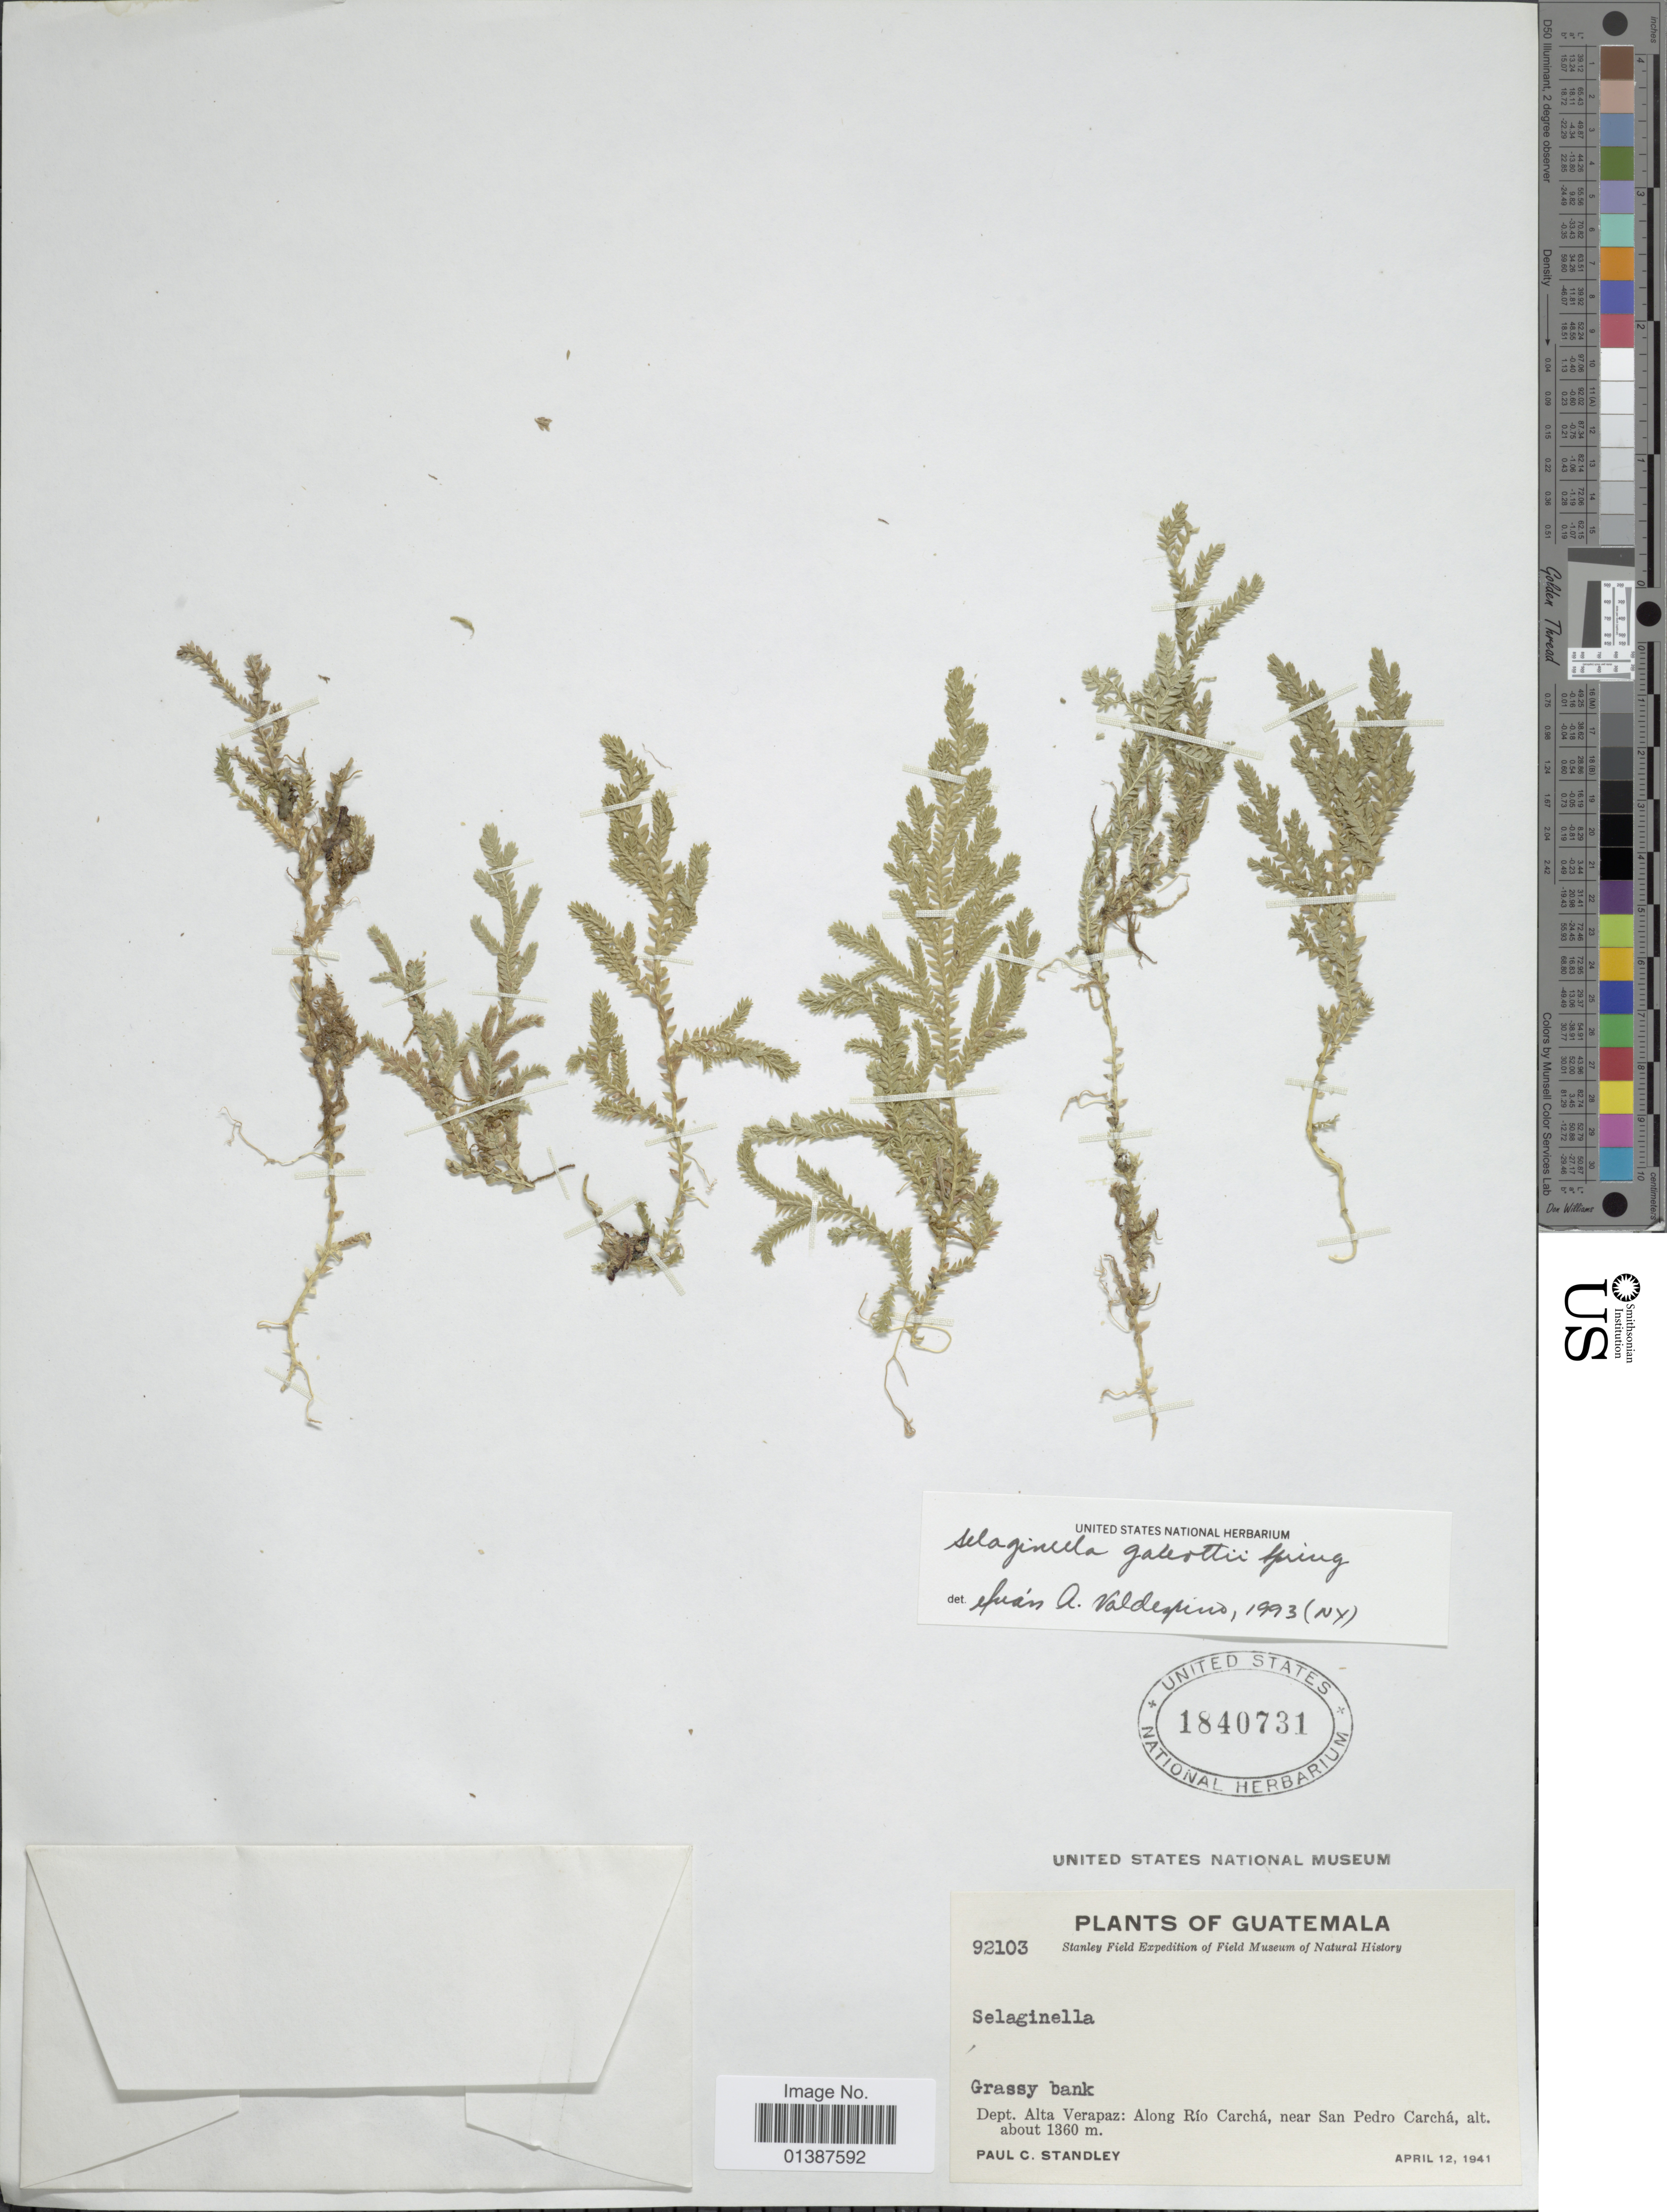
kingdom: Plantae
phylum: Tracheophyta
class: Lycopodiopsida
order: Selaginellales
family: Selaginellaceae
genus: Selaginella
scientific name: Selaginella galeottii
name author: Spring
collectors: P. C. Standley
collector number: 92103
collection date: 1941-04-12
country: Guatemala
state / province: Alta Verapaz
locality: Dept. Along Río Carchá, near San pedro Carchá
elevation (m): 1360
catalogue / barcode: US 1840731